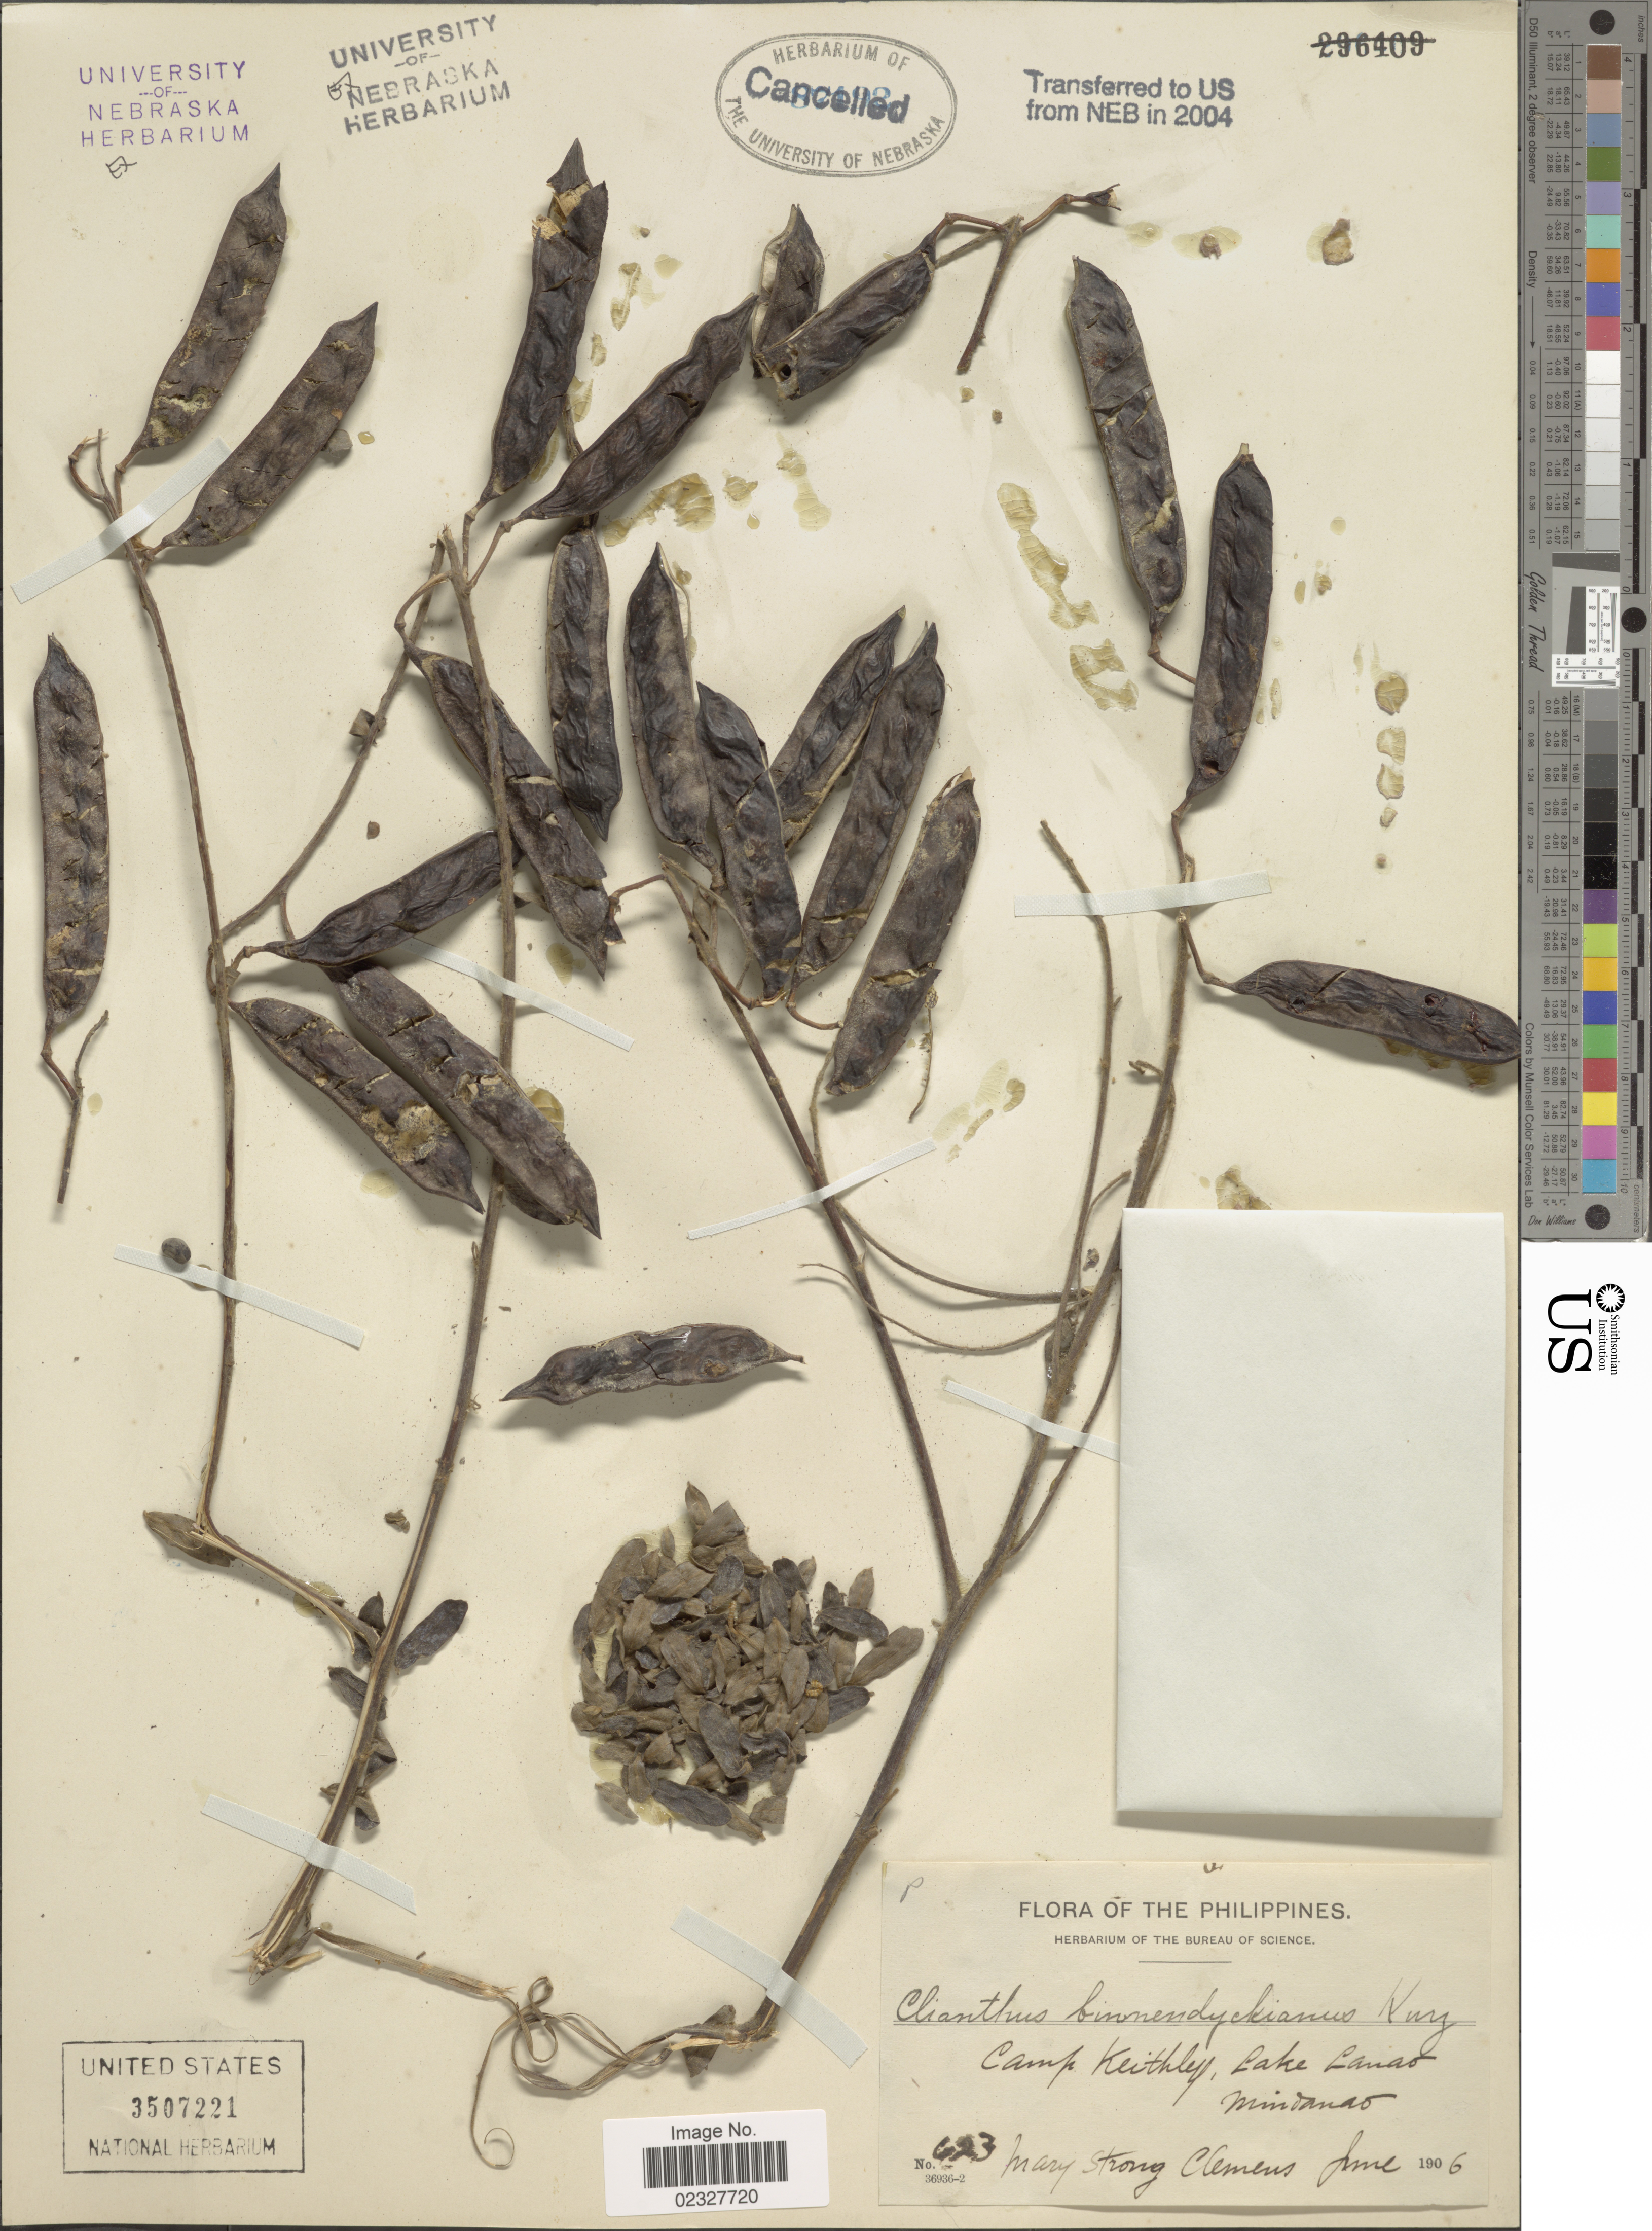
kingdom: Plantae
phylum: Tracheophyta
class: Magnoliopsida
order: Fabales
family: Fabaceae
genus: Clianthus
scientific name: Clianthus binnendyckianus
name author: Kurz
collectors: M. S. Clemens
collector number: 623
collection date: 1906-06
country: Philippines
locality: Camp Keithley, Lake Lanao, Mindanao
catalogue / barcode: US 3507221